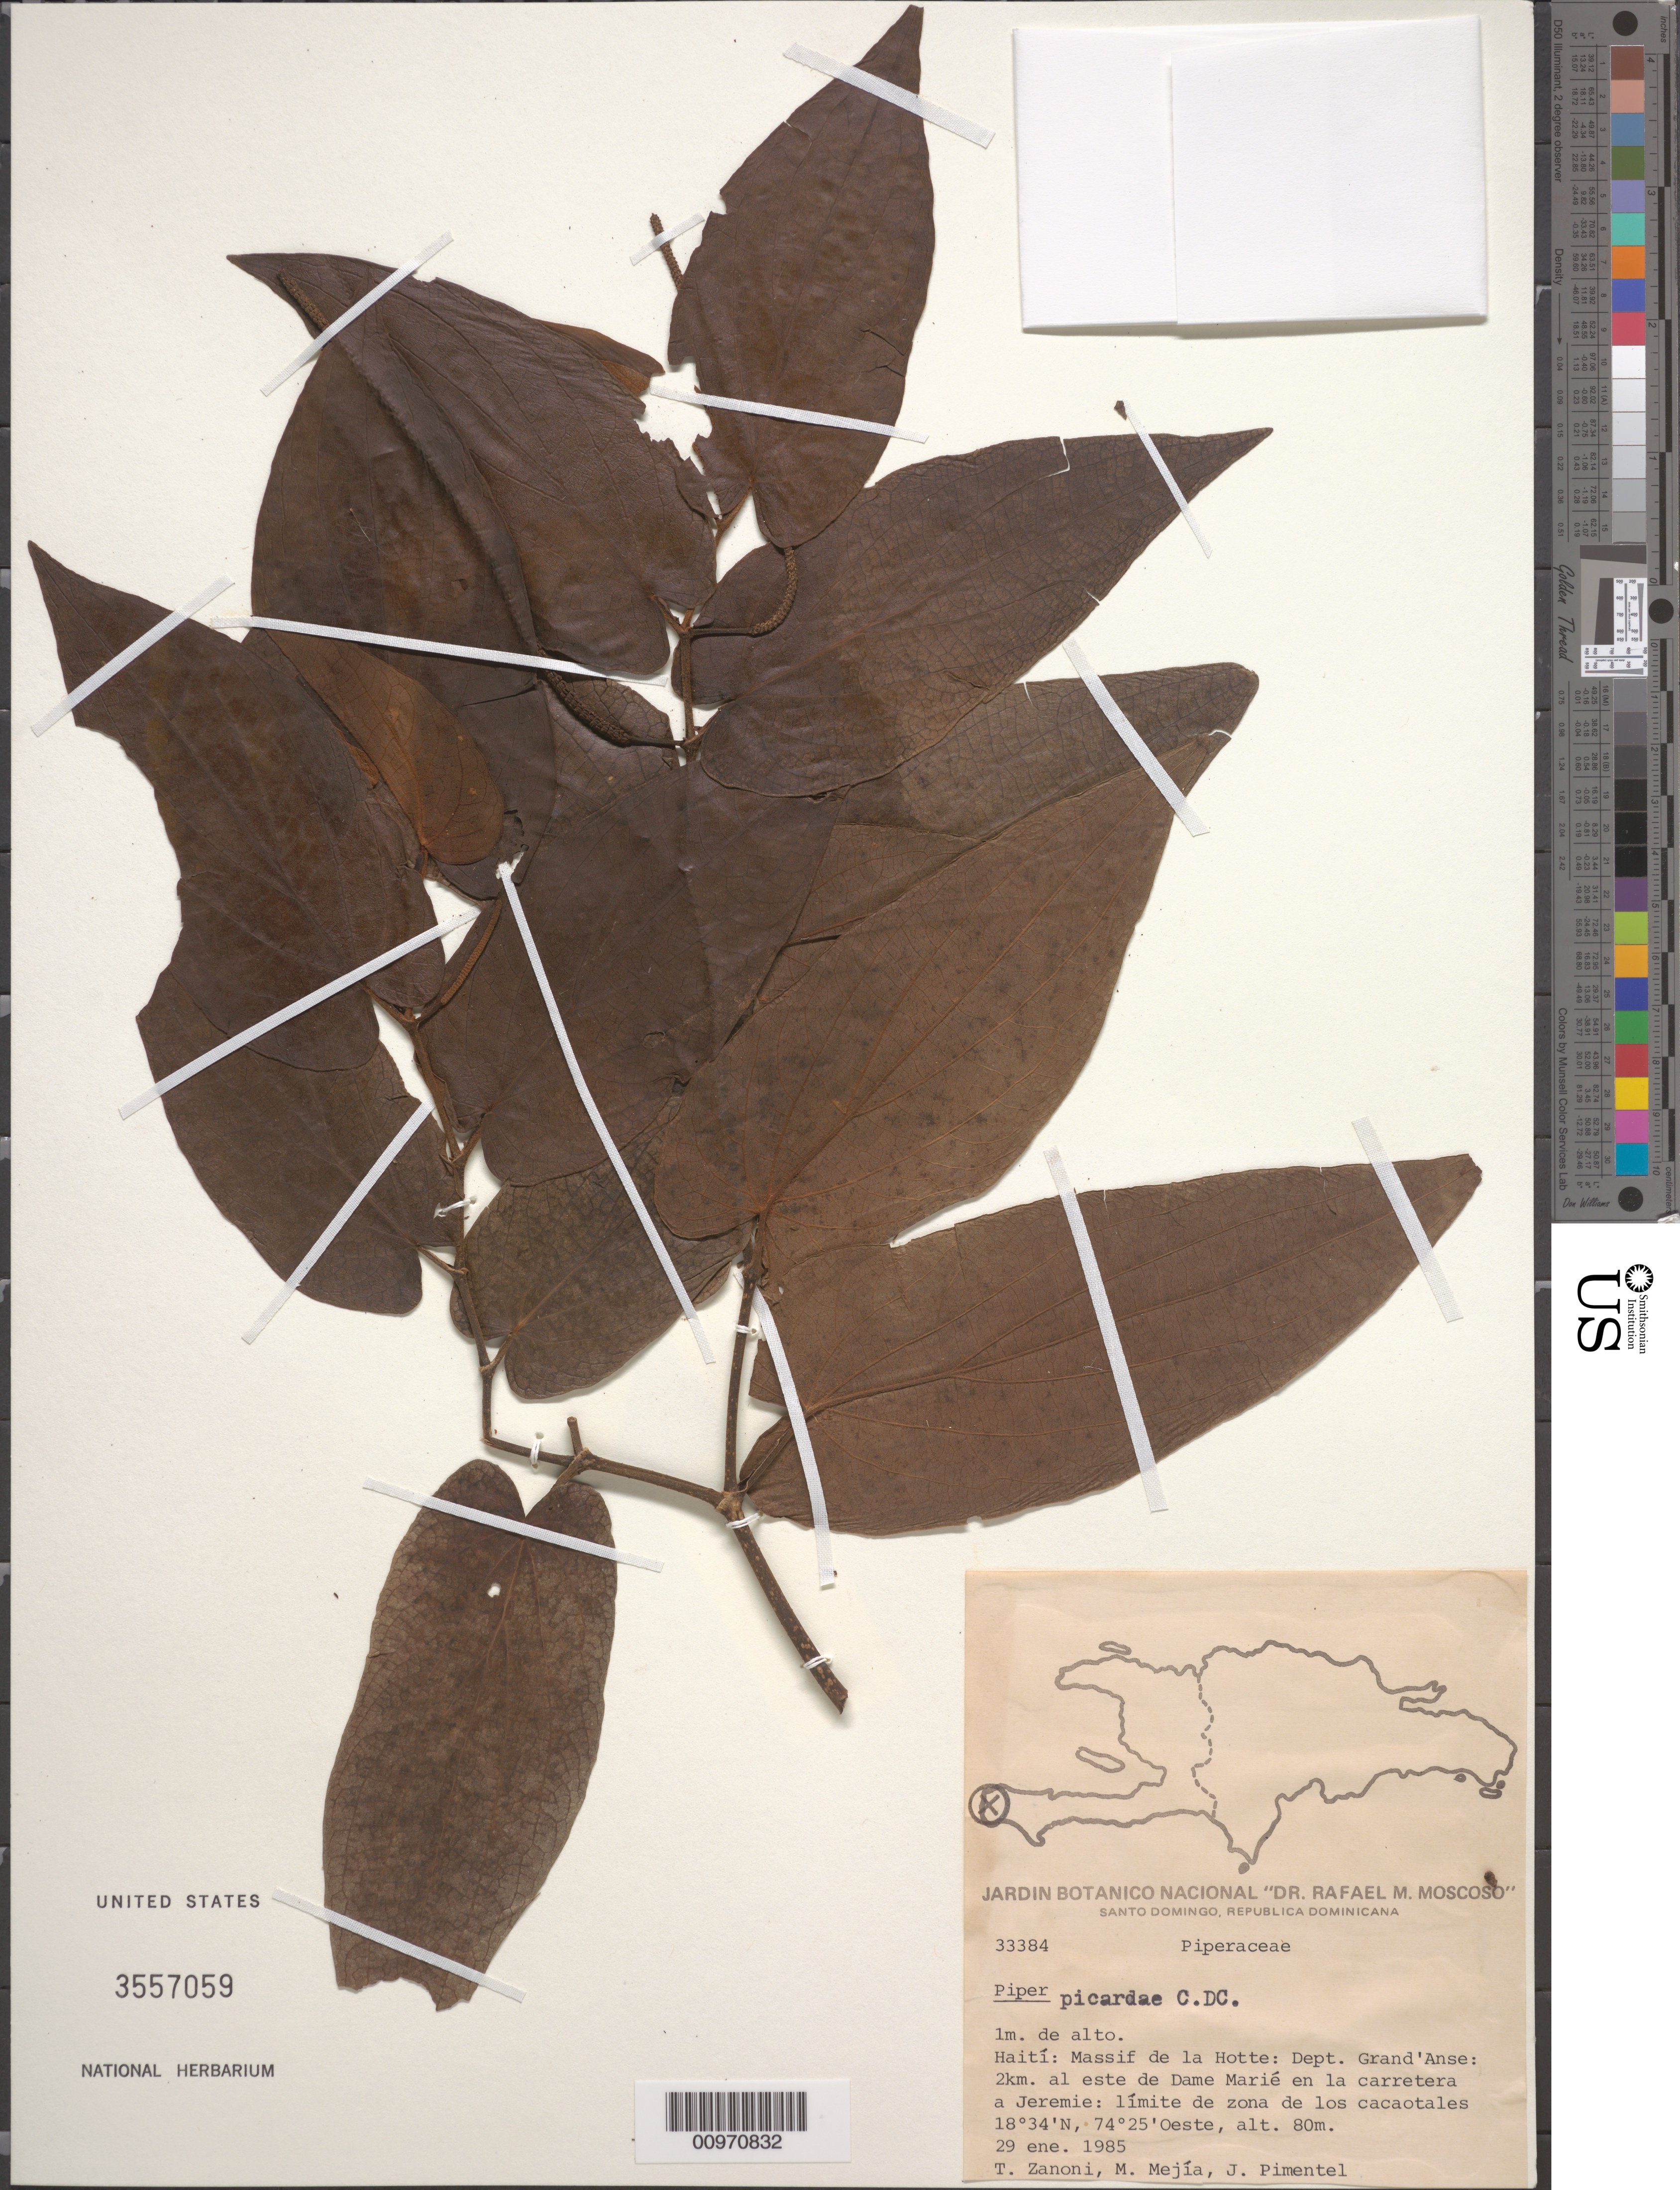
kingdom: Plantae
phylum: Tracheophyta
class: Magnoliopsida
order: Piperales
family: Piperaceae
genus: Piper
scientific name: Piper picardae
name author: C. DC.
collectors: T. A. Zanoni, M. Mejia & J. Pimentel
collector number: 33384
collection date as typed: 29 Jan 1985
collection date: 1985-01-29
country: Haiti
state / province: Grand'Anse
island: Hispaniola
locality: Massif de la Hotte, 2 km al este de Dame Marié en la carretera a Jeremie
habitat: Límite de zona de los cacaotales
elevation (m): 80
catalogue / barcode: US 3557059